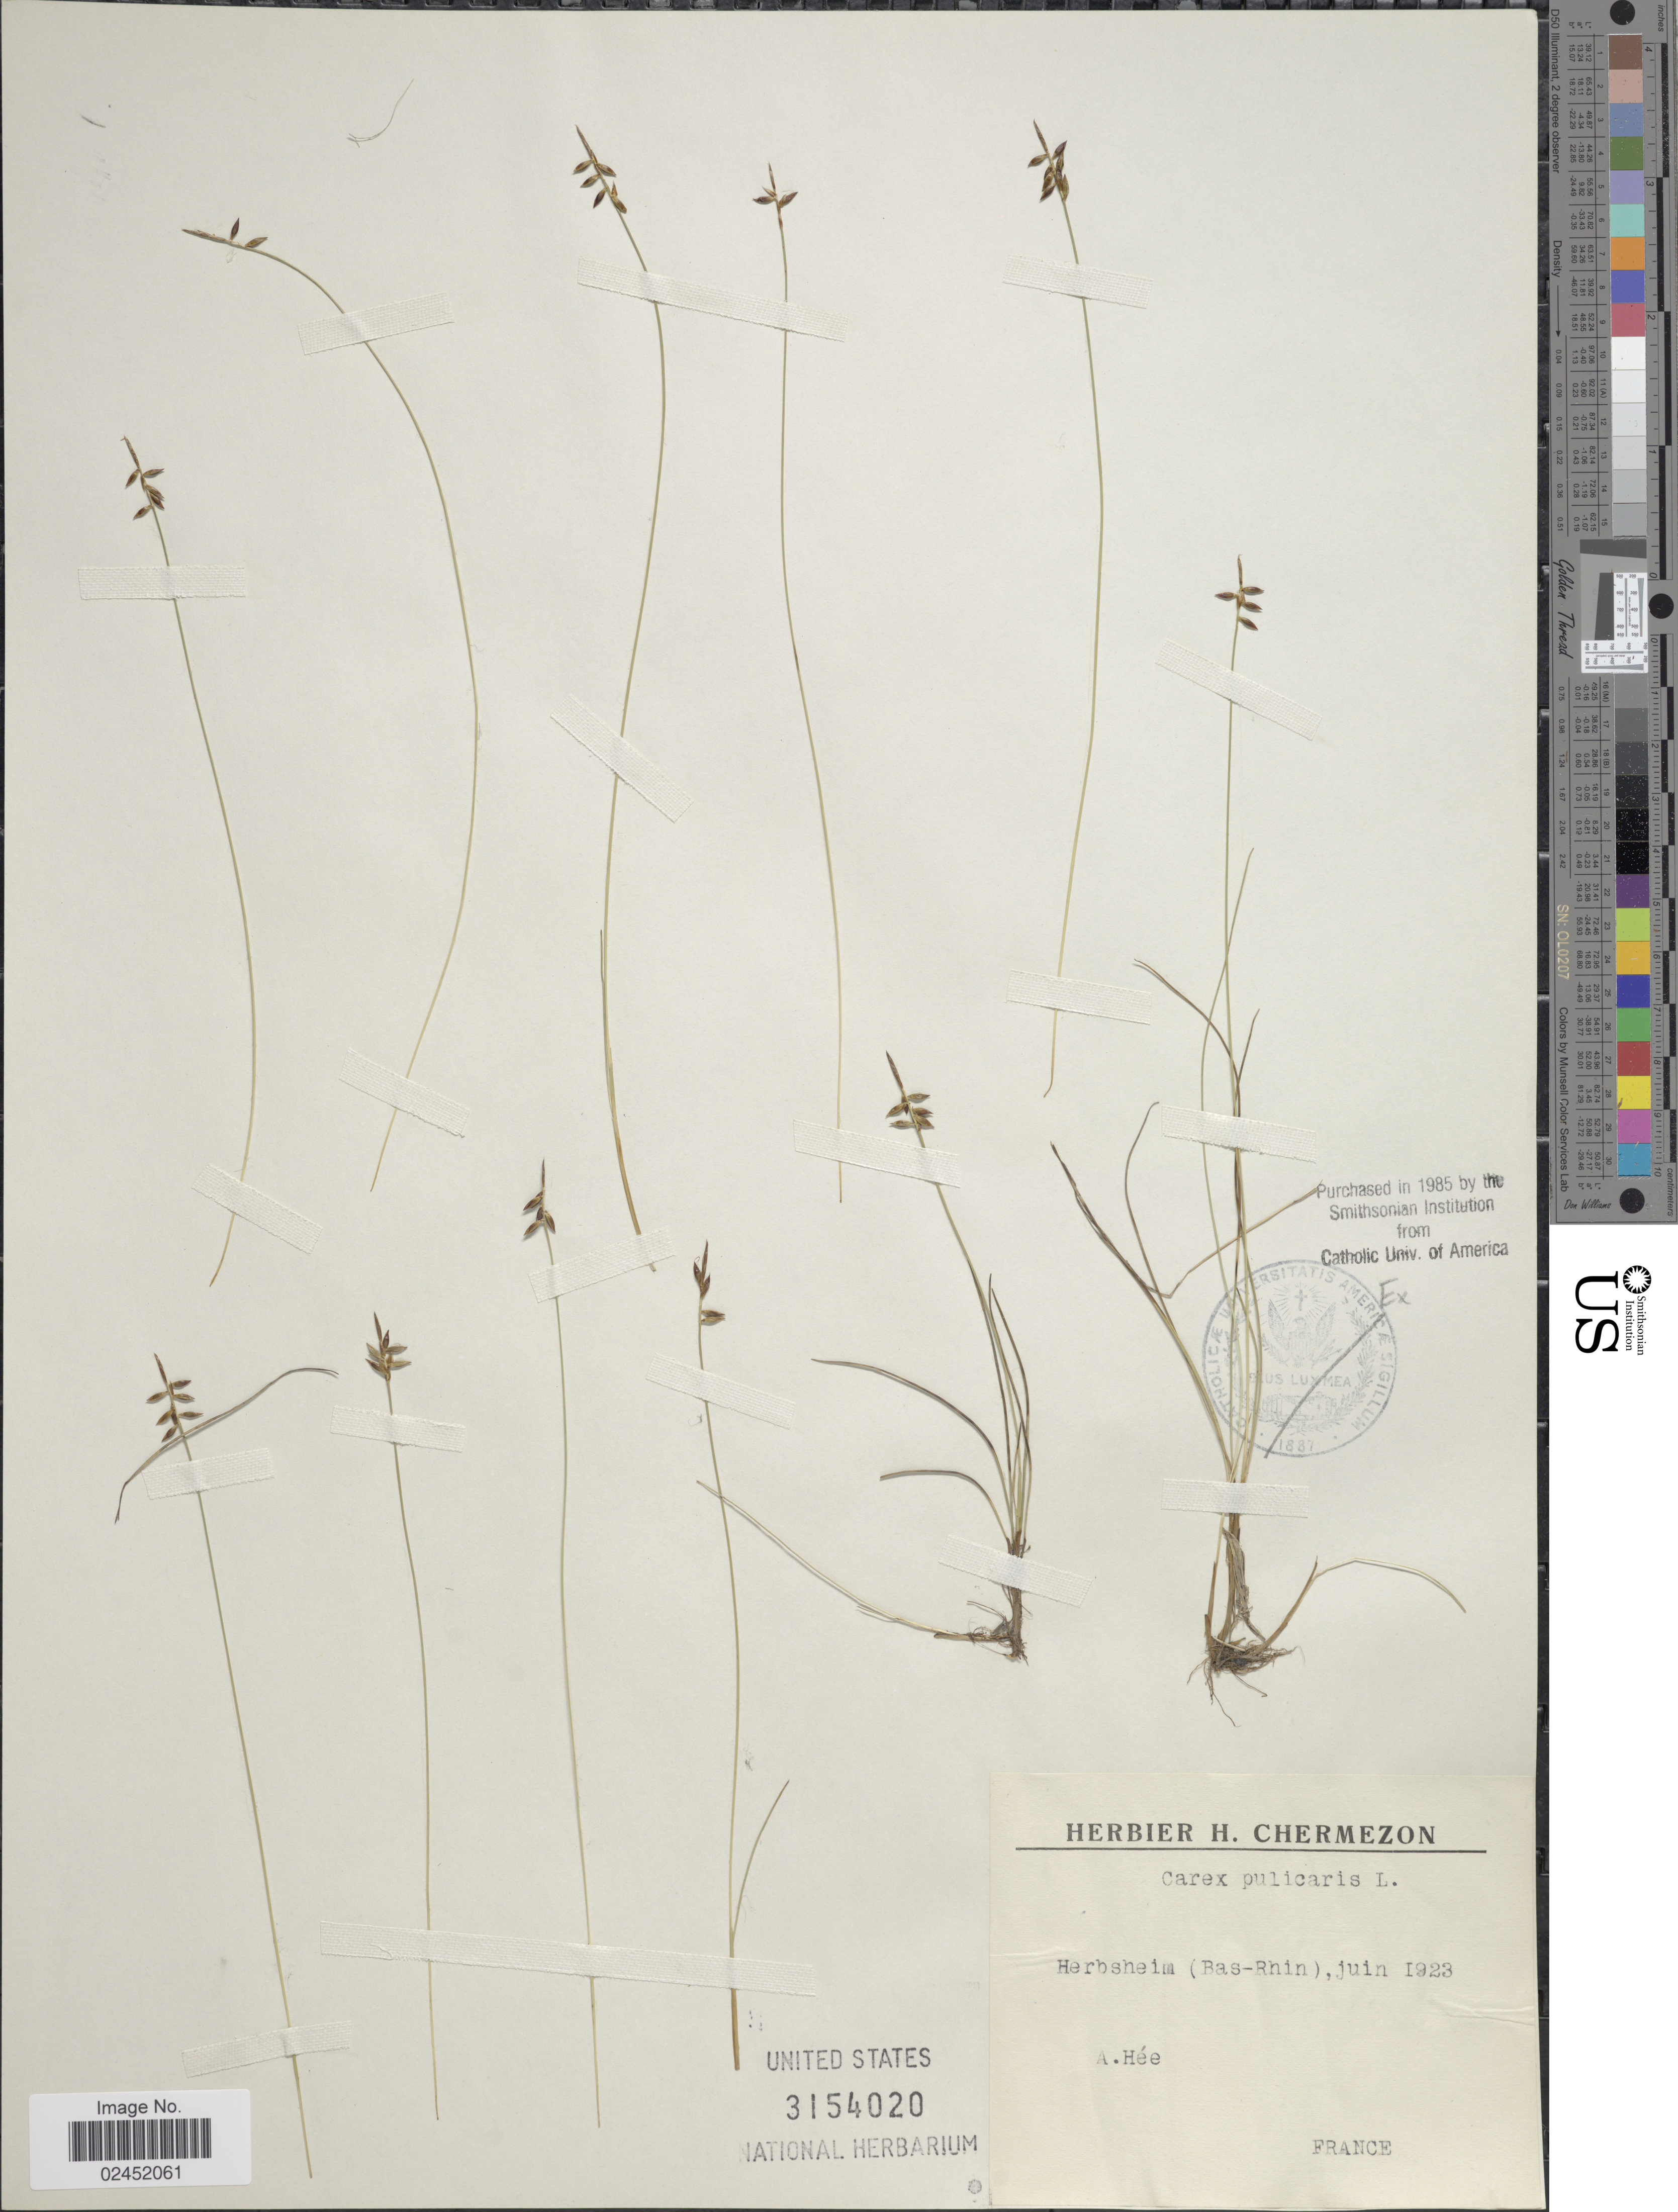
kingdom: Plantae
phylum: Tracheophyta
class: Liliopsida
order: Poales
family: Cyperaceae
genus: Carex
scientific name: Carex pulicaris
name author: L.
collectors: A. Hée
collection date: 1923-06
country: France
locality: Herbsheim (Bas-Rhin)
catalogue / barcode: US 3154020